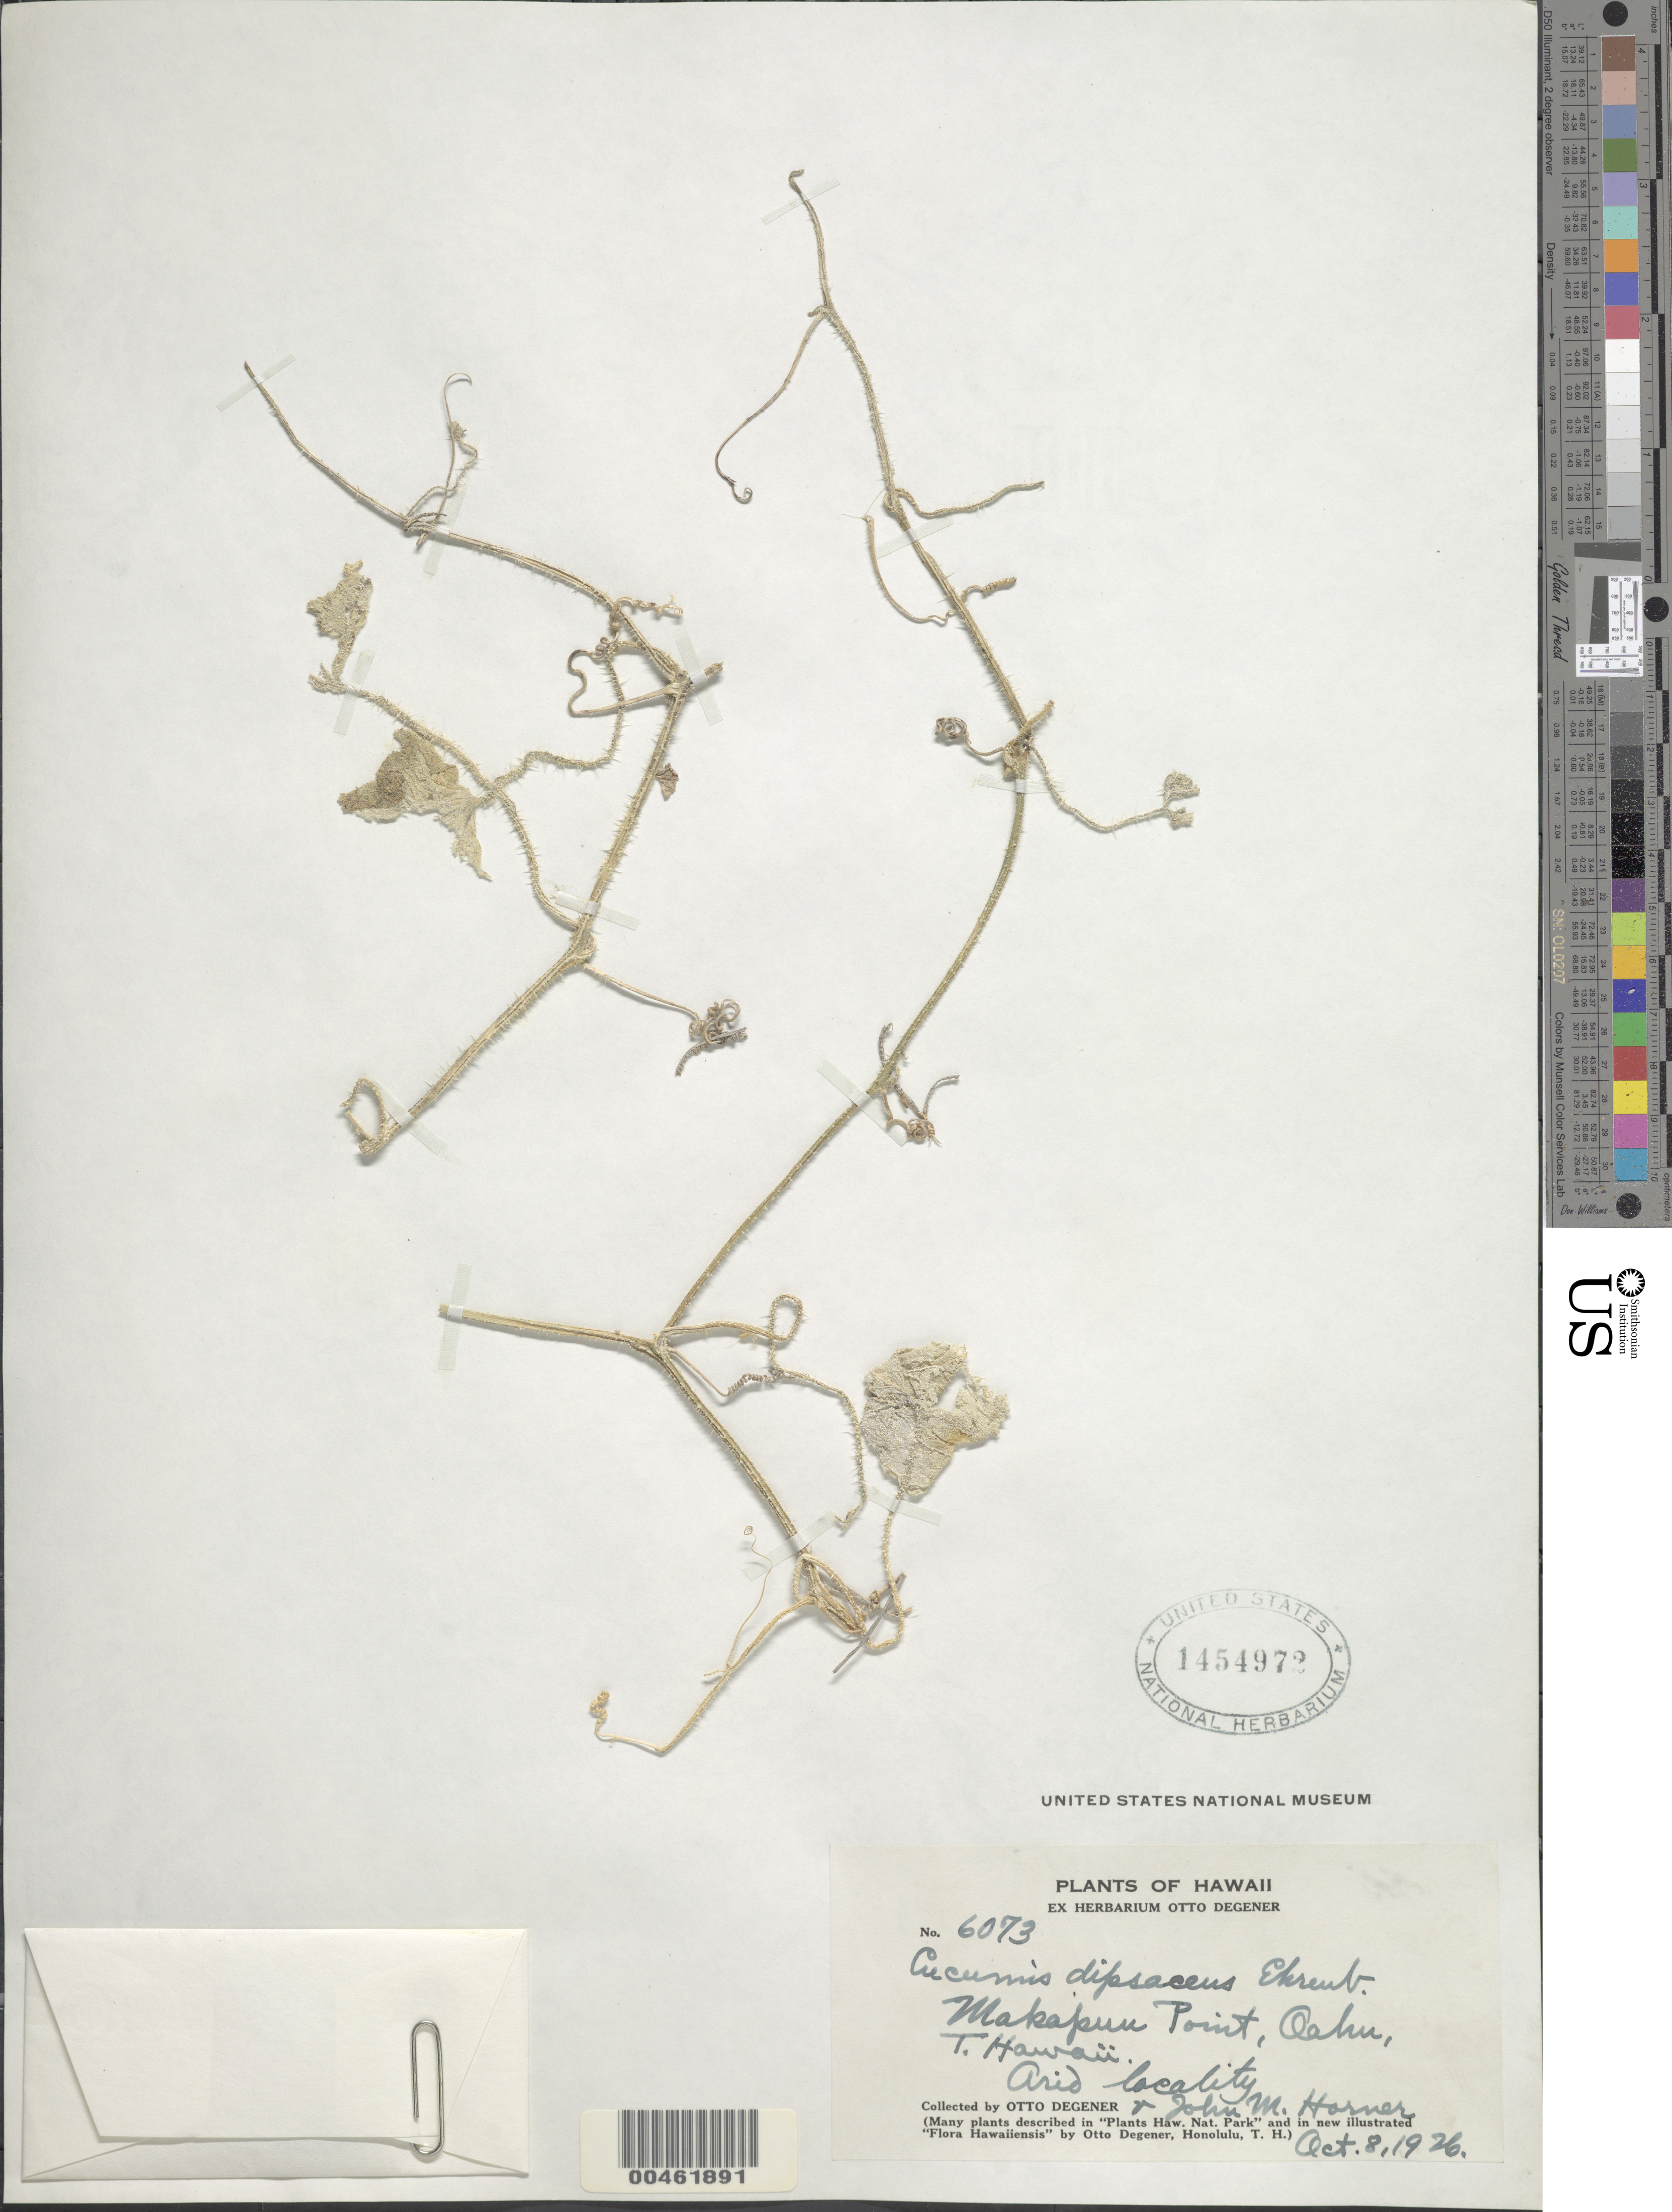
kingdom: Plantae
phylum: Tracheophyta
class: Magnoliopsida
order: Cucurbitales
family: Cucurbitaceae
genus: Cucumis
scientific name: Cucumis dipsaceus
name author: Ehrenb. ex Spach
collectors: O. Degener & J. Horner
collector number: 6073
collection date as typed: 8 Oct 1926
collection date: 1926-10-08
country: United States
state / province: Hawaii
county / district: Honolulu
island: Oahu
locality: Makapuu Point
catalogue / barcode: US 1454972